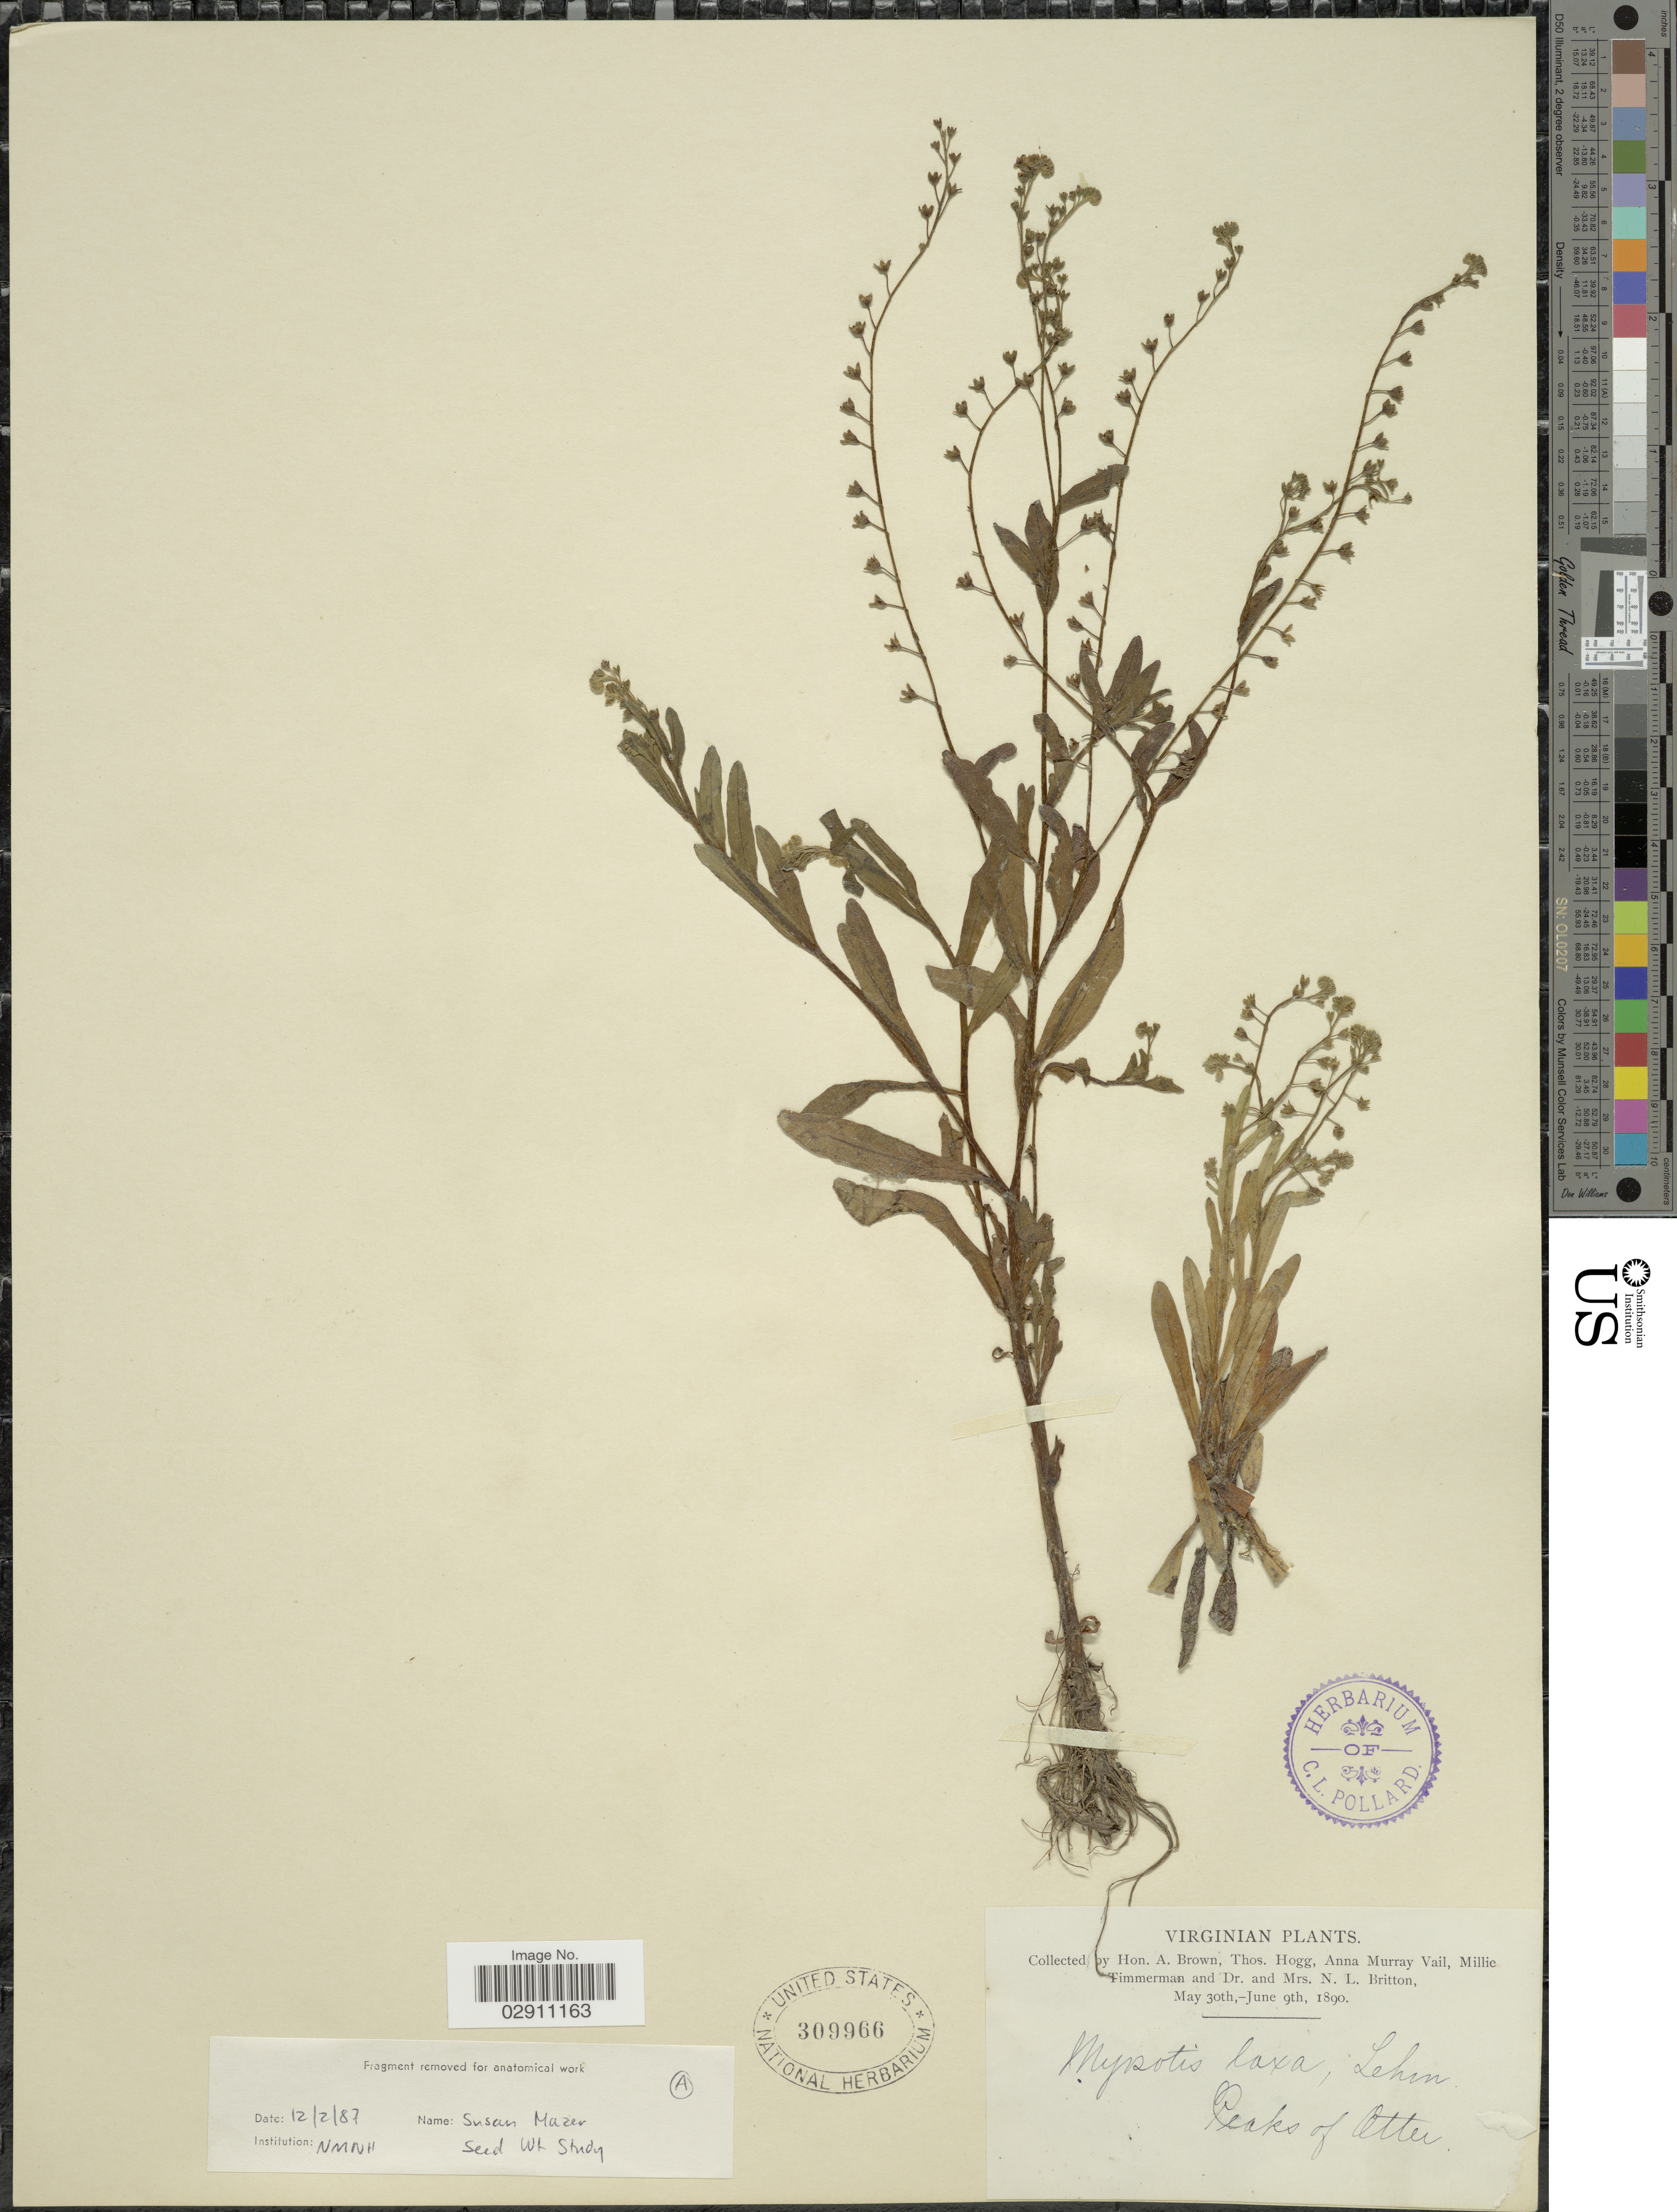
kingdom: Plantae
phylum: Tracheophyta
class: Magnoliopsida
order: Boraginales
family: Boraginaceae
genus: Myosotis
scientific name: Myosotis laxa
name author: F. Lehm.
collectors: H. A. Brown, T. Hogg, A. Vail, M. Timmerman & E. G. Britton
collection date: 1890-05-30/1890-06-09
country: United States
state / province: Virginia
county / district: Bedford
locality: Peaks of Otter.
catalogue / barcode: US 309966